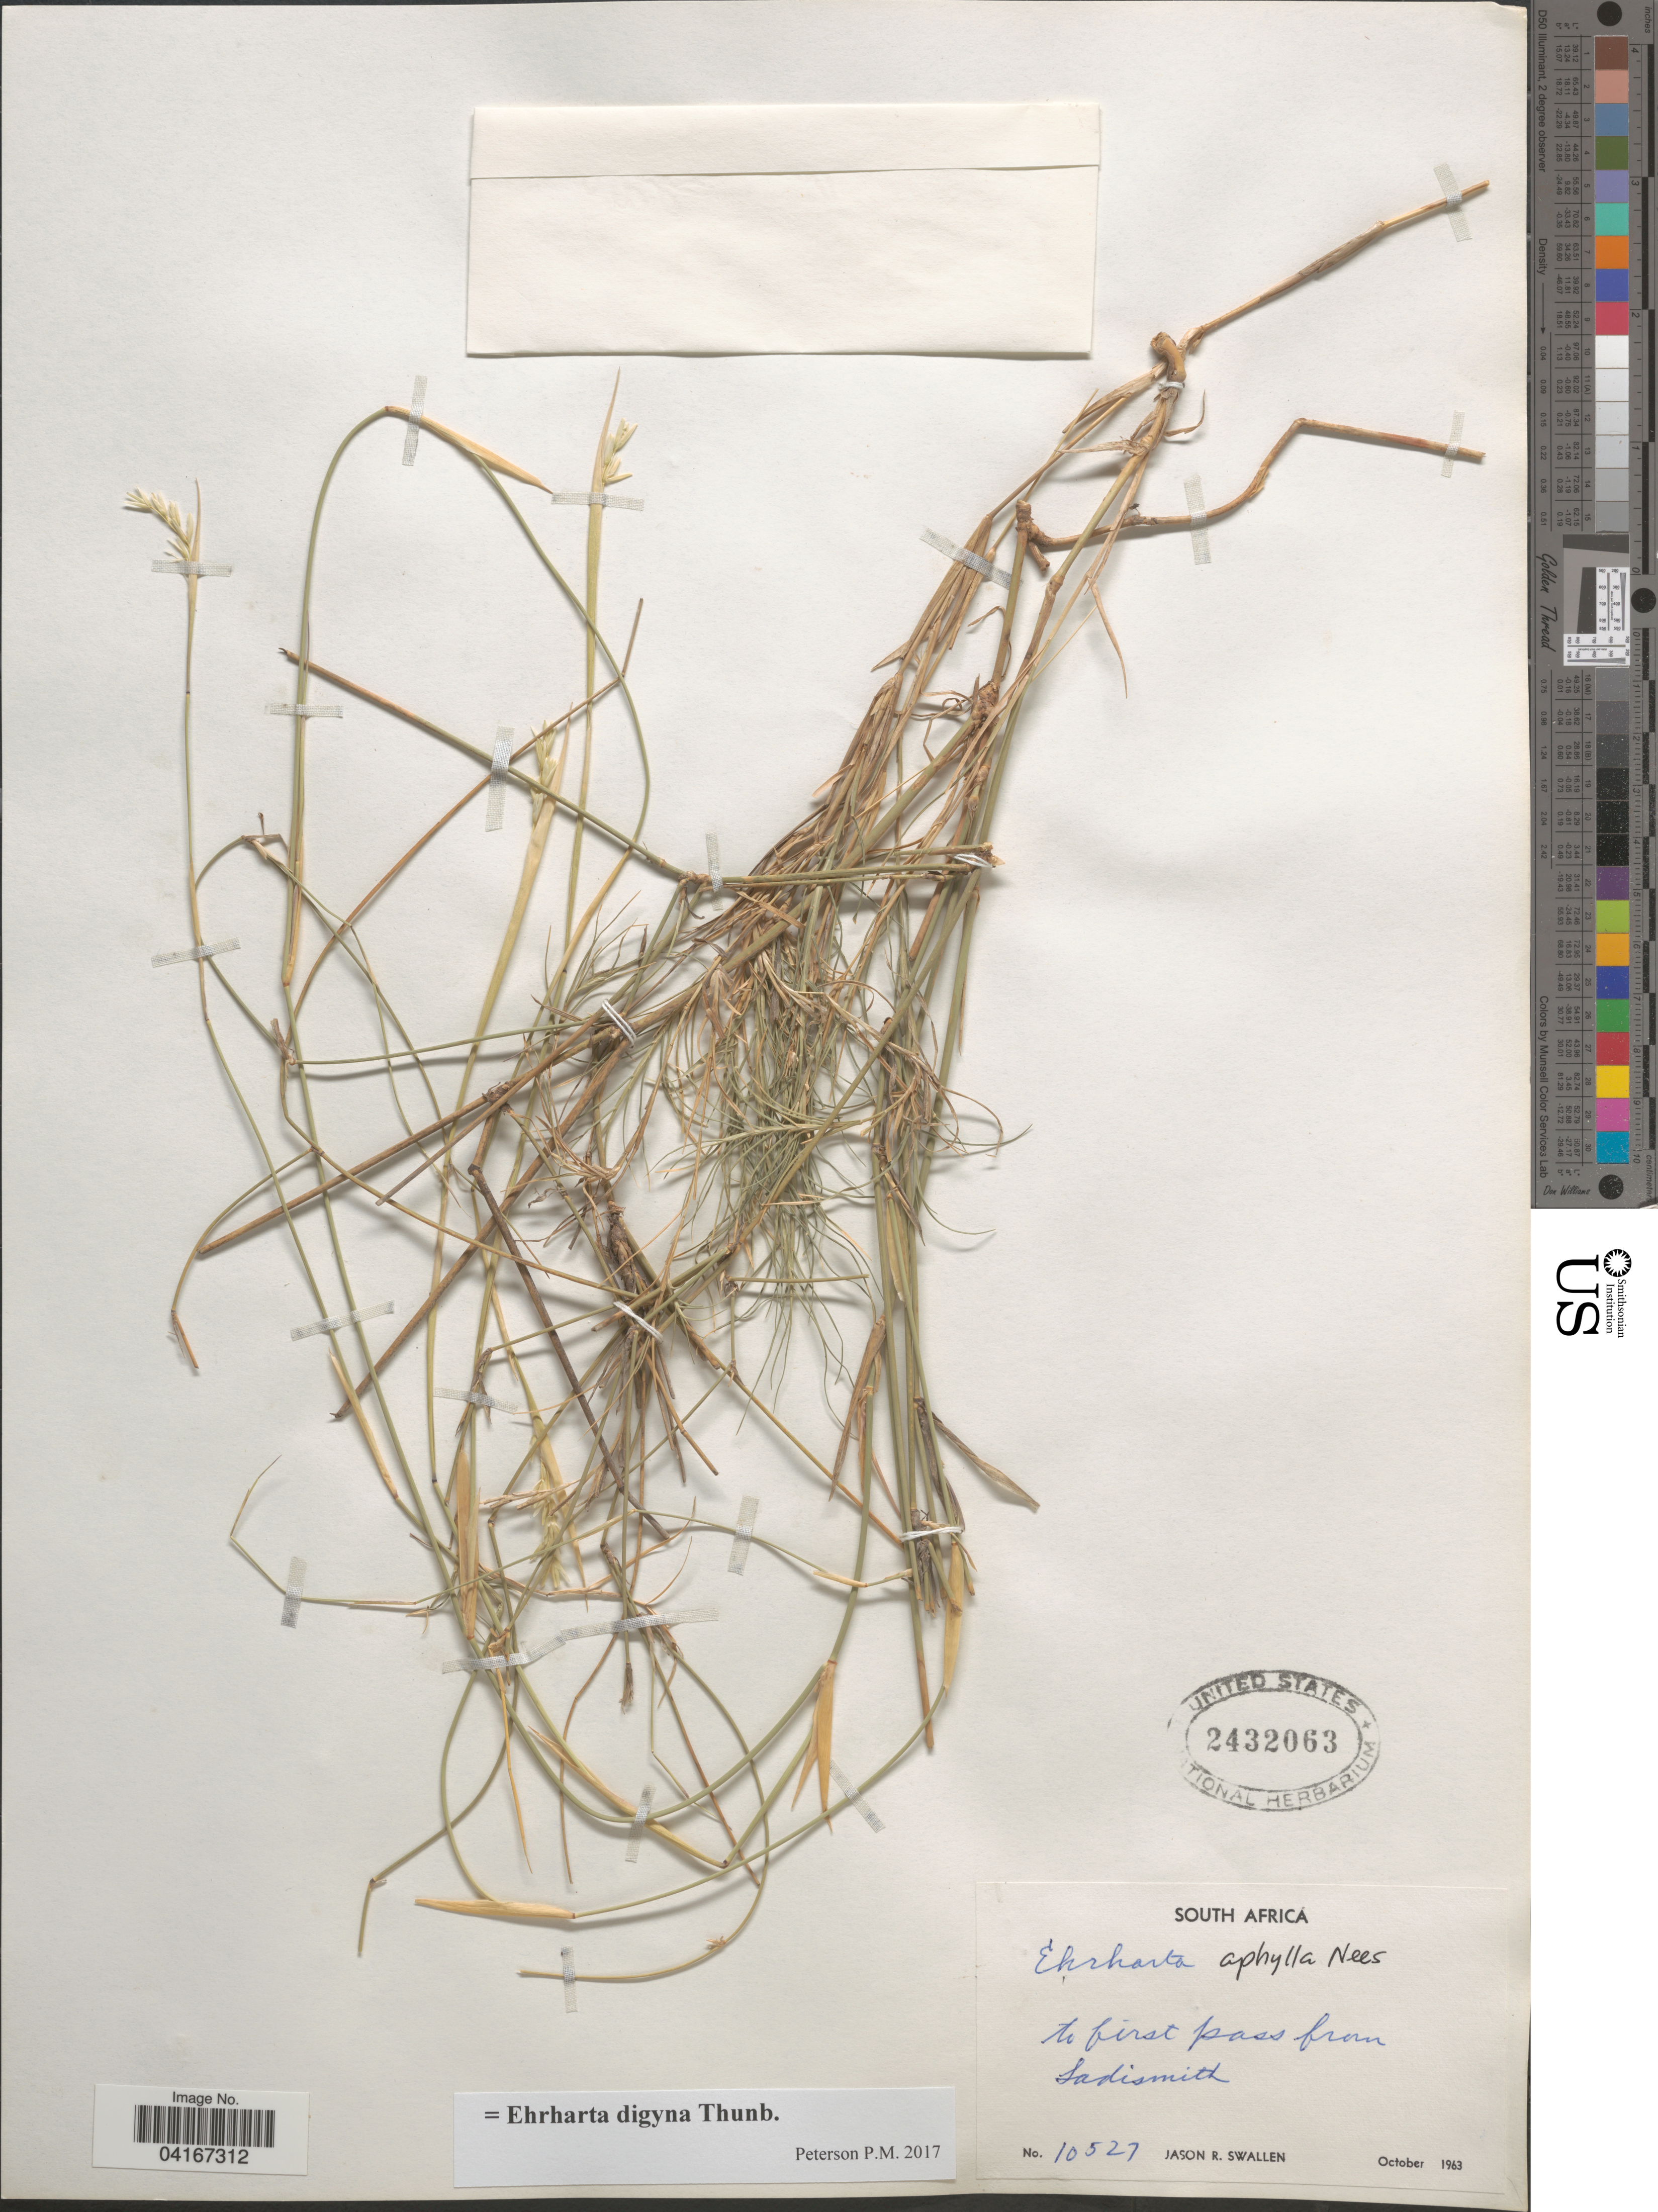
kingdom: Plantae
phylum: Tracheophyta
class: Liliopsida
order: Poales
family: Poaceae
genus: Ehrharta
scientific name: Ehrharta digyna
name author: Thunb.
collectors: J. R. Swallen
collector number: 10527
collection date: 1963-10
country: South Africa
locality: The first pass from Ladismith.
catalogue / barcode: US 2432063